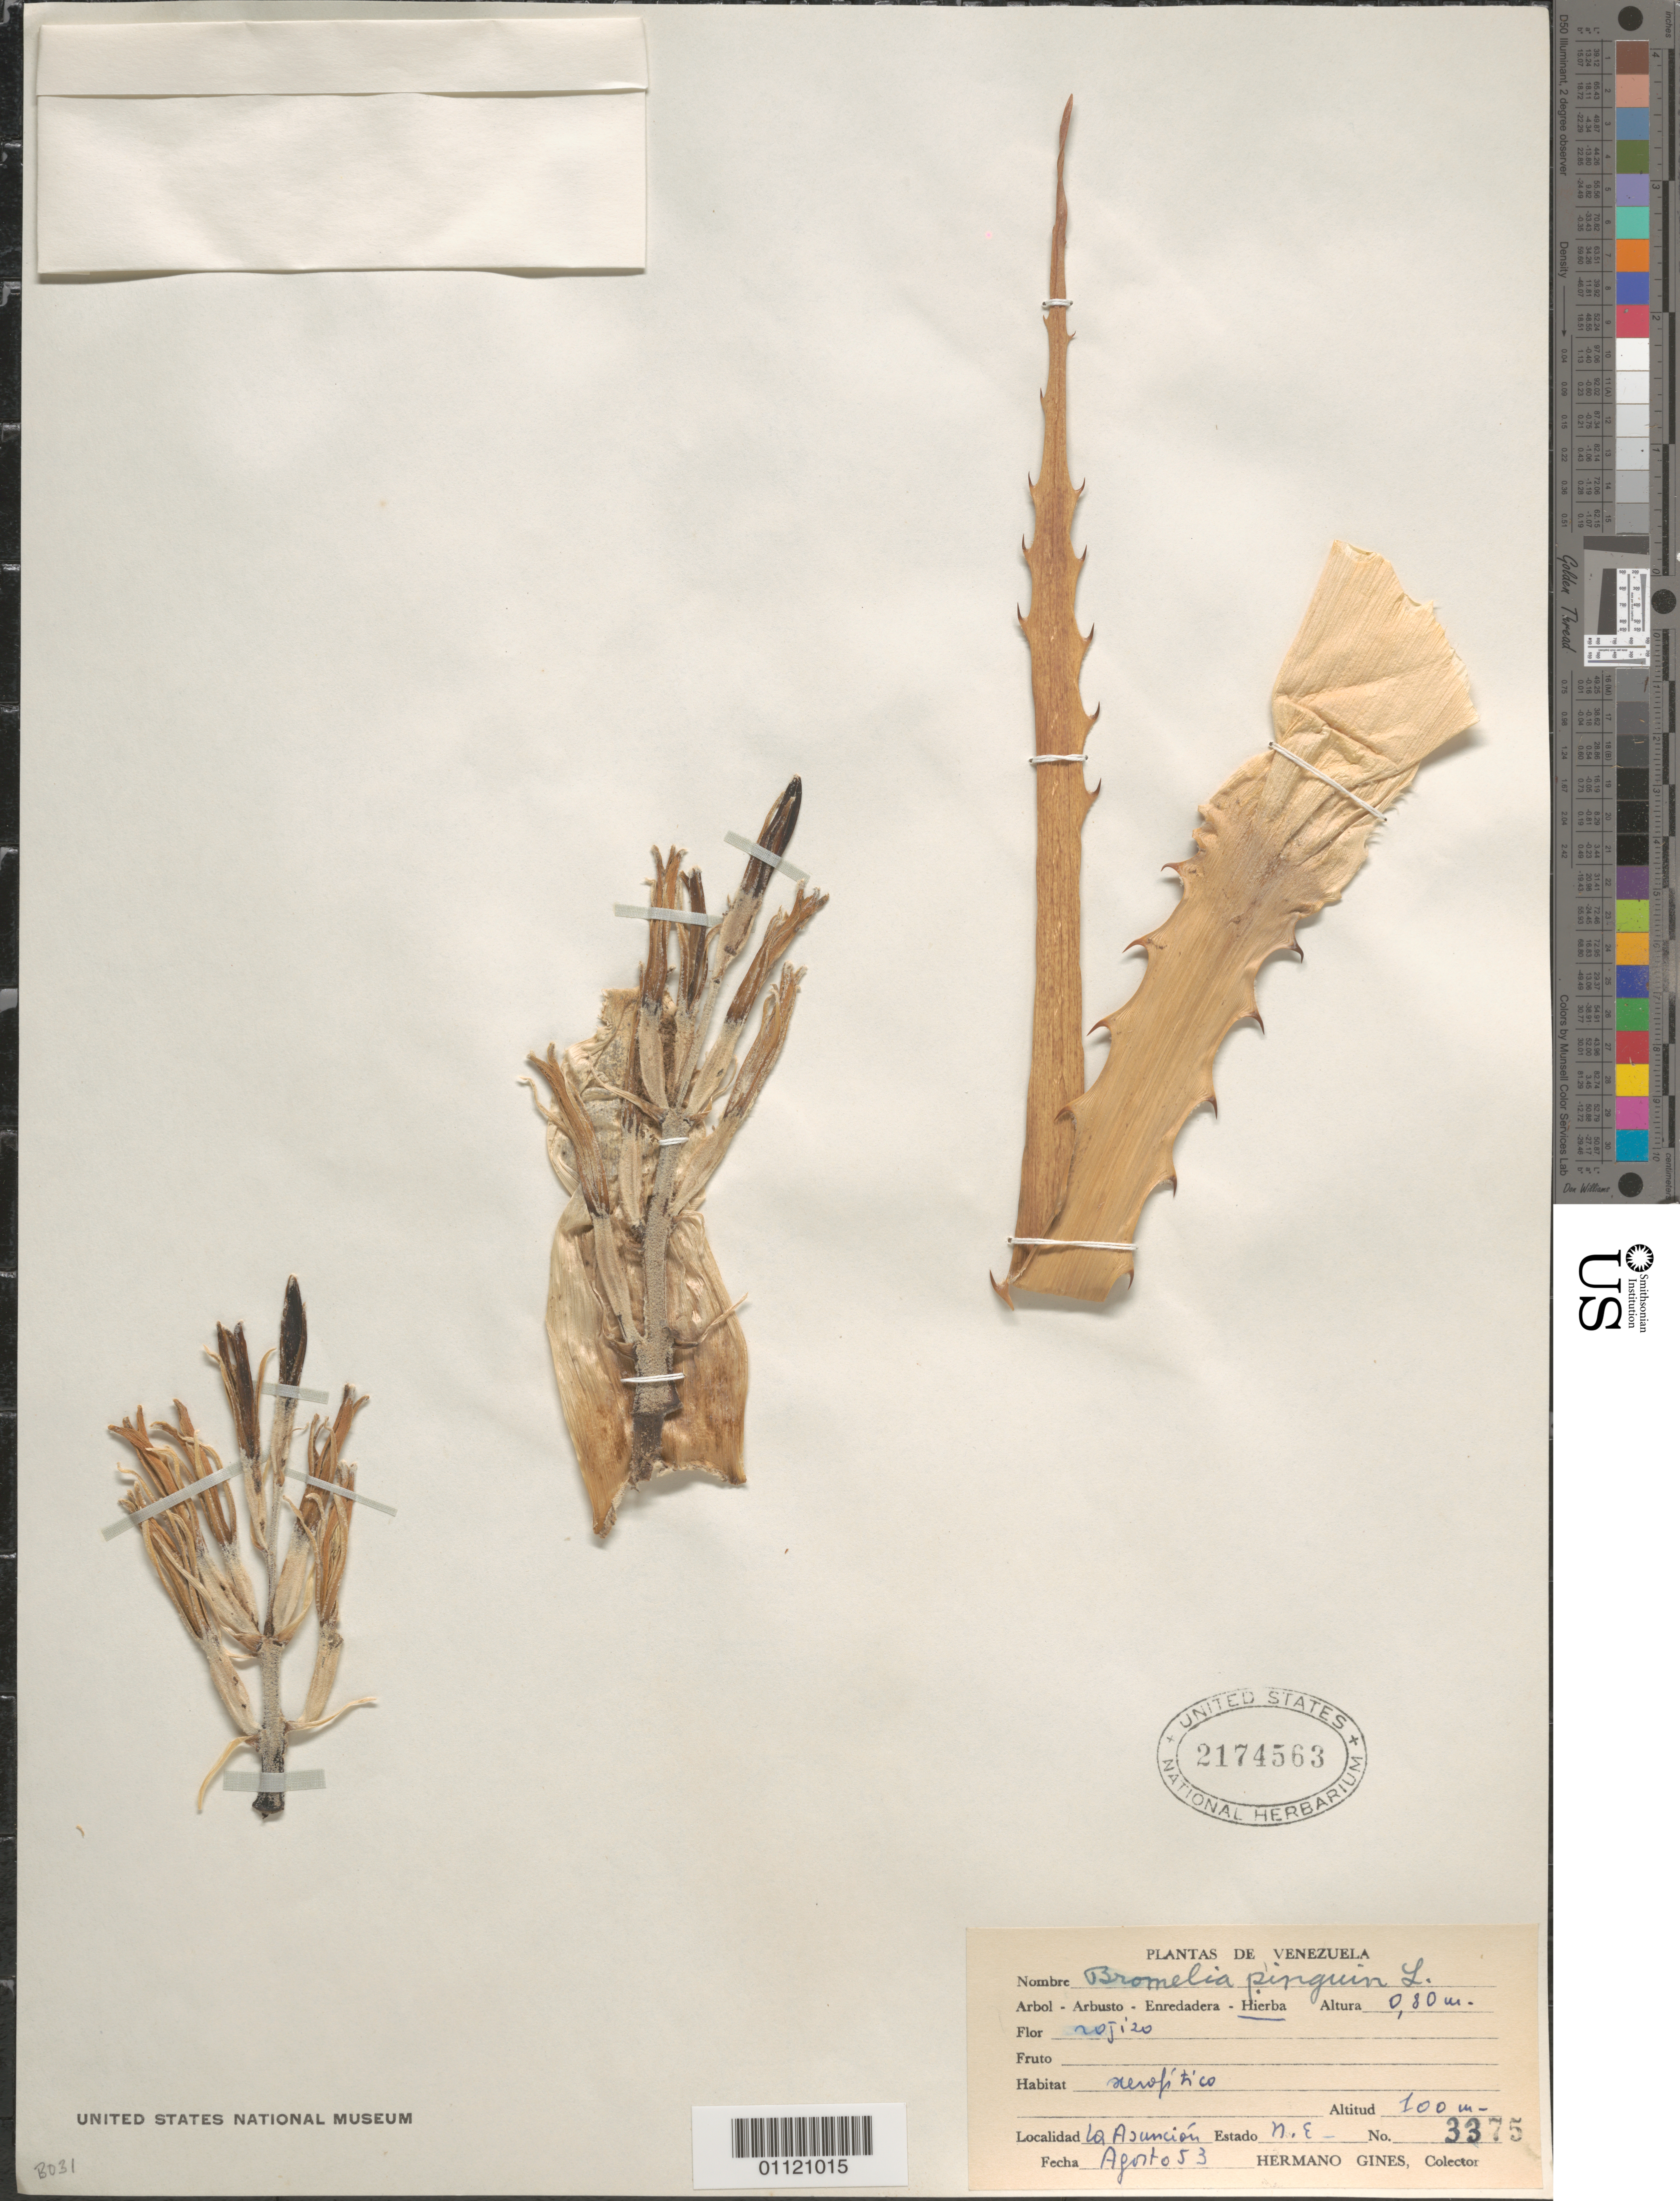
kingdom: Plantae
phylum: Tracheophyta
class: Liliopsida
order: Poales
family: Bromeliaceae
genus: Bromelia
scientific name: Bromelia pinguin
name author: L.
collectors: Bro. Gines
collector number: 3375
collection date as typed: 01 Aug 1953 to 31 Aug 1953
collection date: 1953-08-01/1953-08-31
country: Venezuela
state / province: Nueva Esparta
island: Margarita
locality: La Asuncion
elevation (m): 100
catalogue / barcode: US 2174563